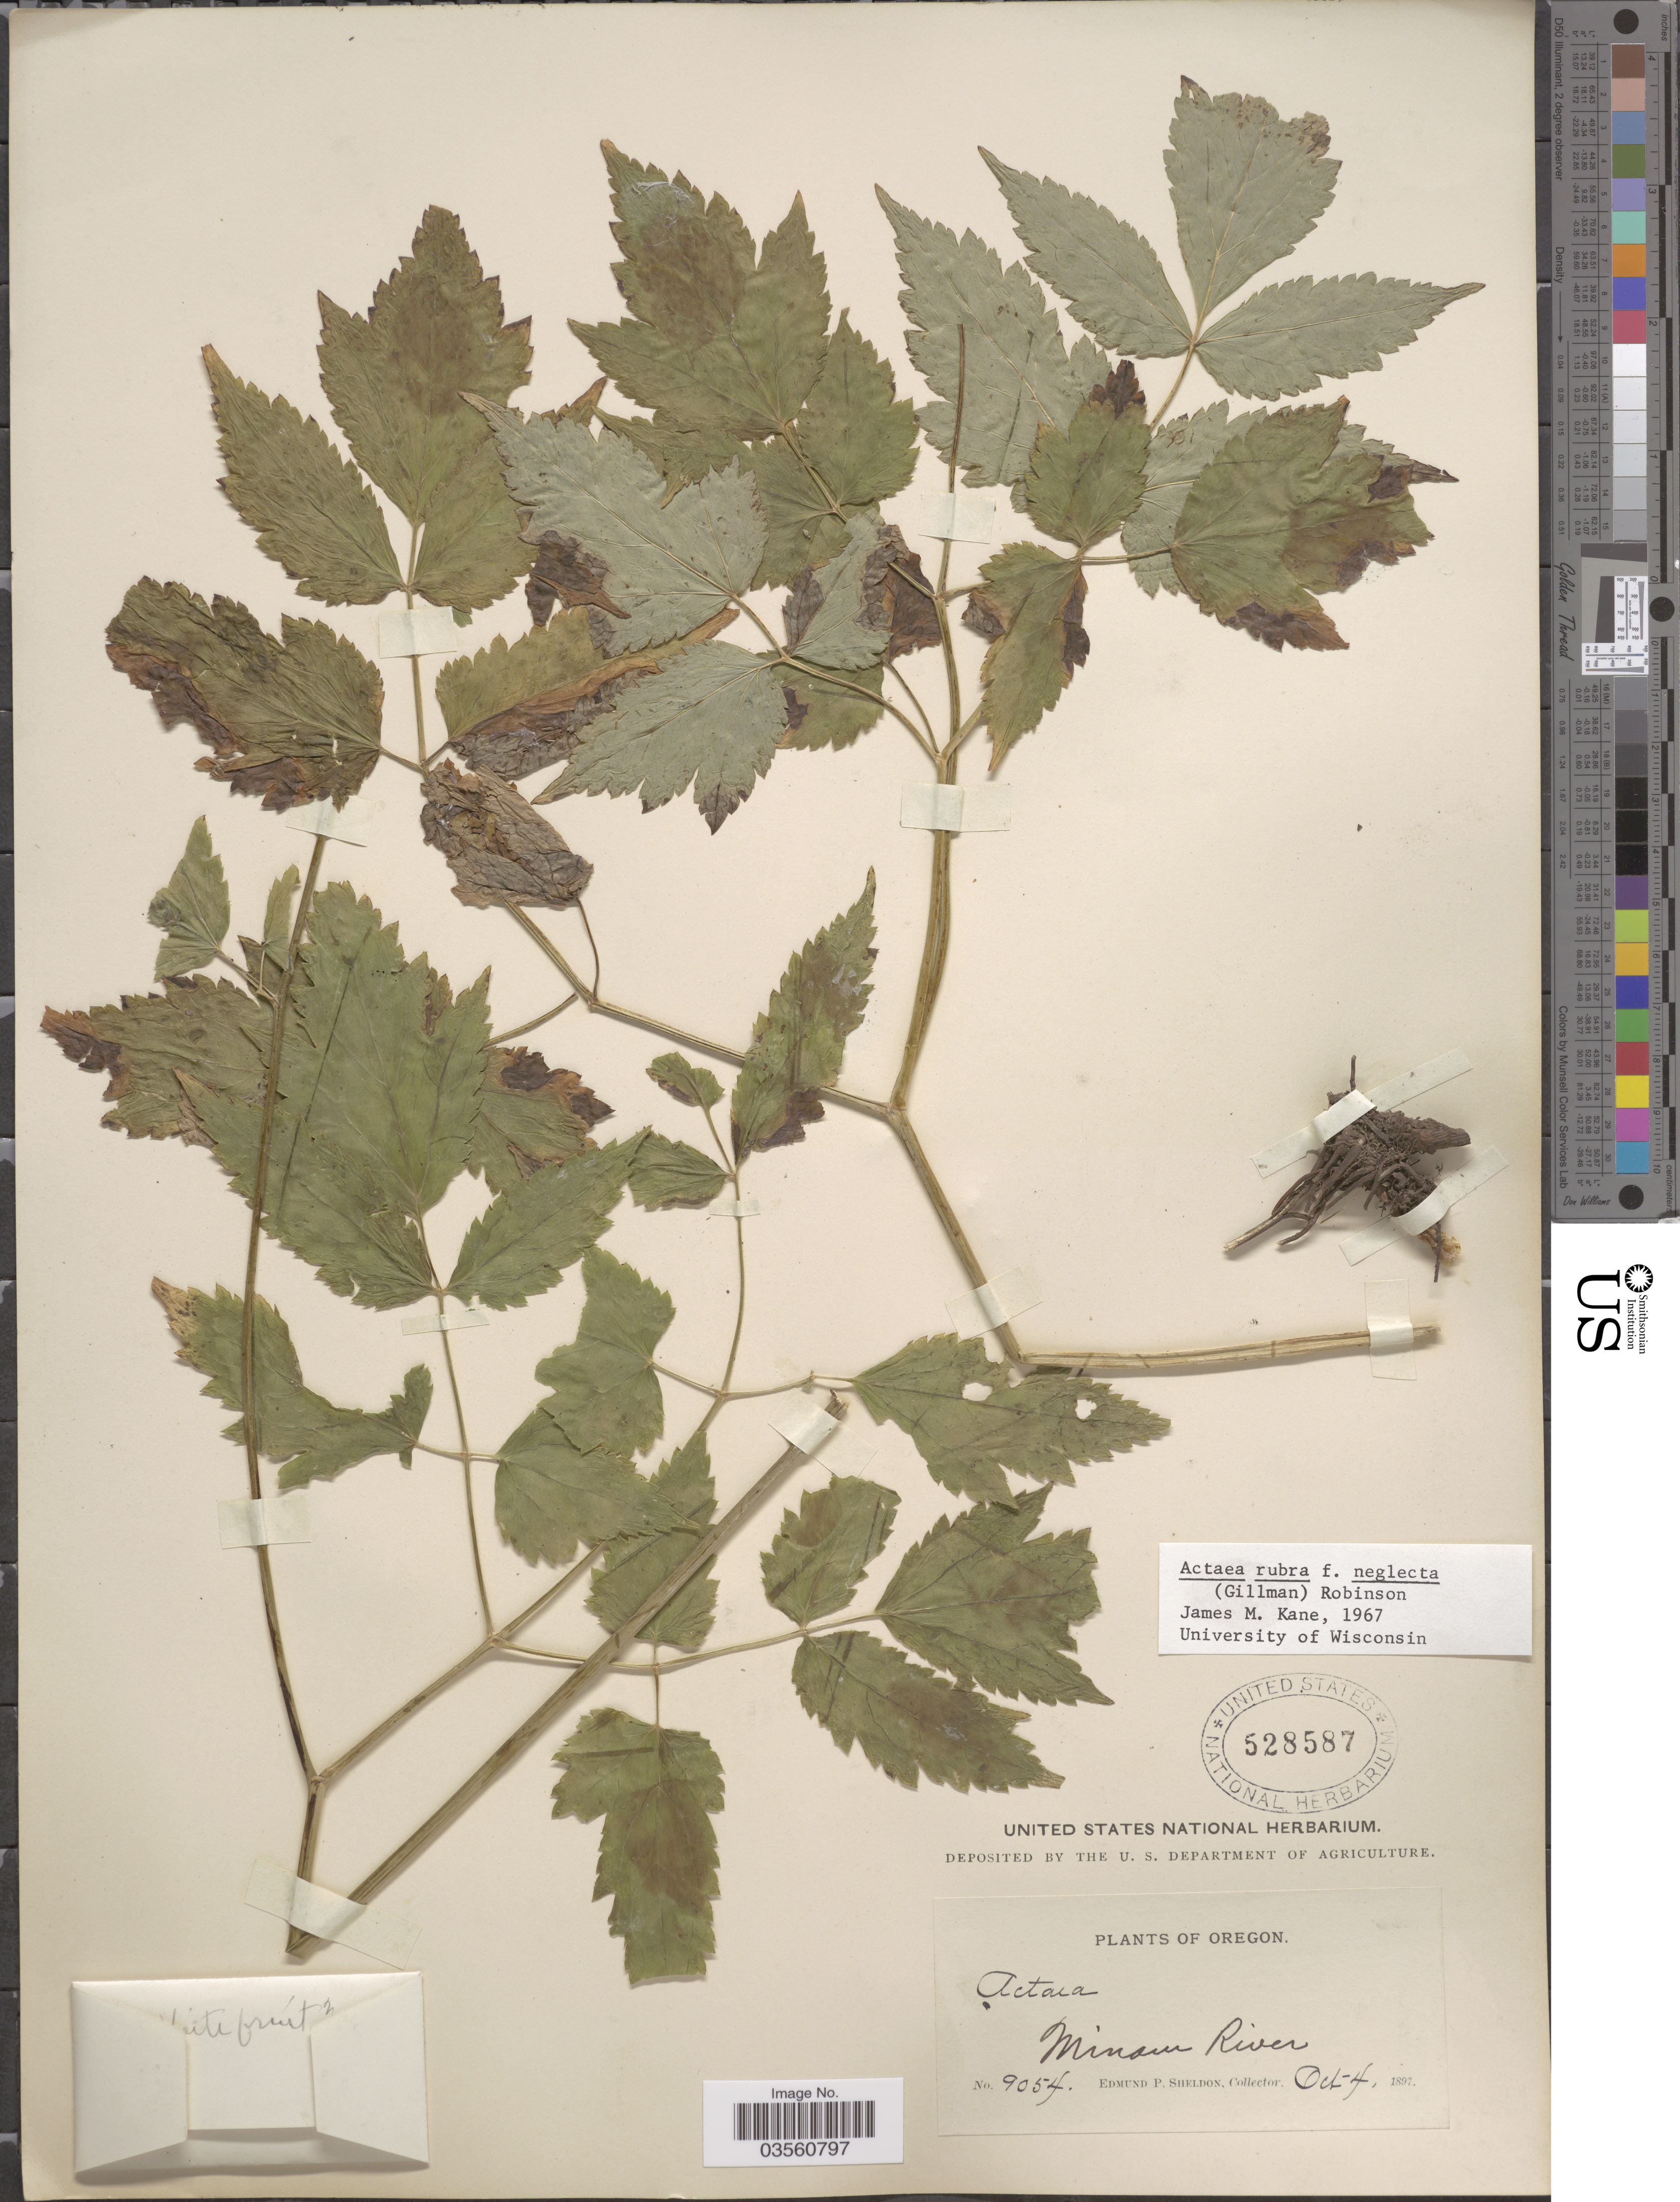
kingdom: Plantae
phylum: Tracheophyta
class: Magnoliopsida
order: Ranunculales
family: Ranunculaceae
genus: Actaea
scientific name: Actaea rubra f. neglecta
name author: (Gillman) B.L. Rob.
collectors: E. P. Sheldon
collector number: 9054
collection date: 1897-10-04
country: United States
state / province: Oregon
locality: Minam River.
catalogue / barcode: US 528587